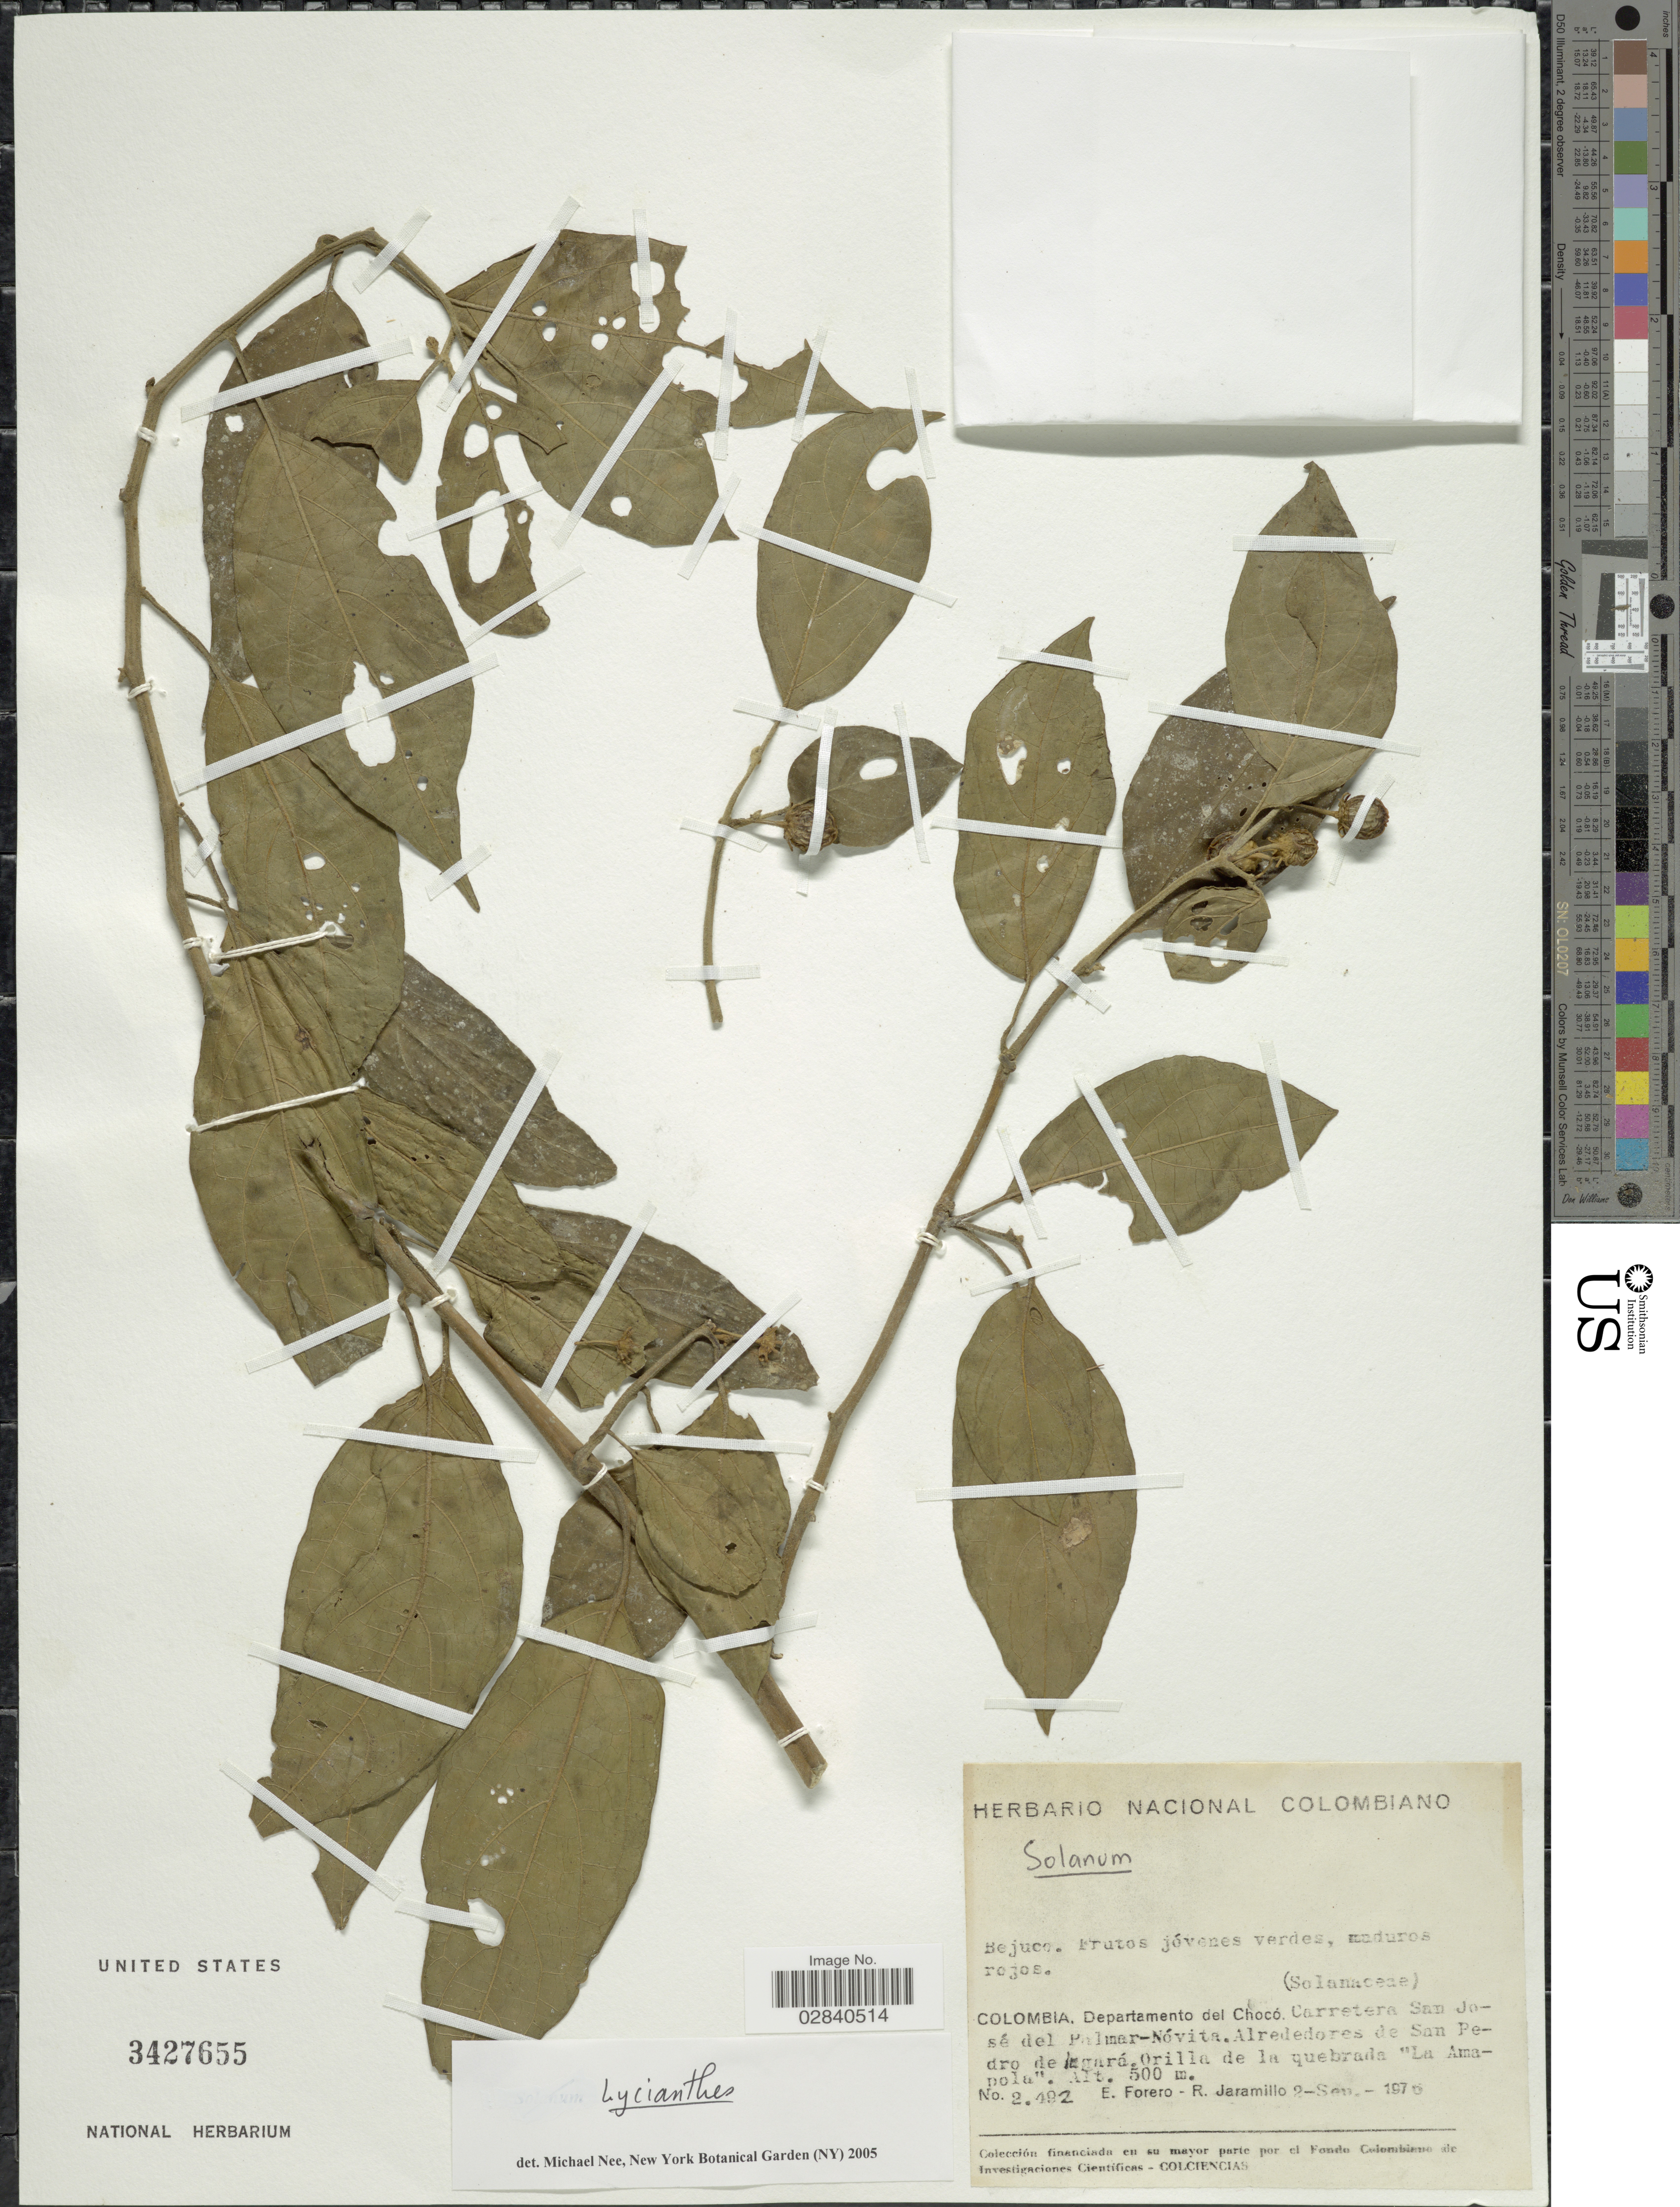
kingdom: Plantae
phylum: Tracheophyta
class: Magnoliopsida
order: Solanales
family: Solanaceae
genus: Lycianthes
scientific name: Lycianthes sp.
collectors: E. Forero & R. Jaramillo M.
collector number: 2492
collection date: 1976-01-02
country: Colombia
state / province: Chocó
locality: Departamento del Chocó, Carretera San José del Palmar-Nóvita, Alrededores de San Pedro de Ingará, Orilla de la quebrada "La Amapola"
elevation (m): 500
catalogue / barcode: US 3427655